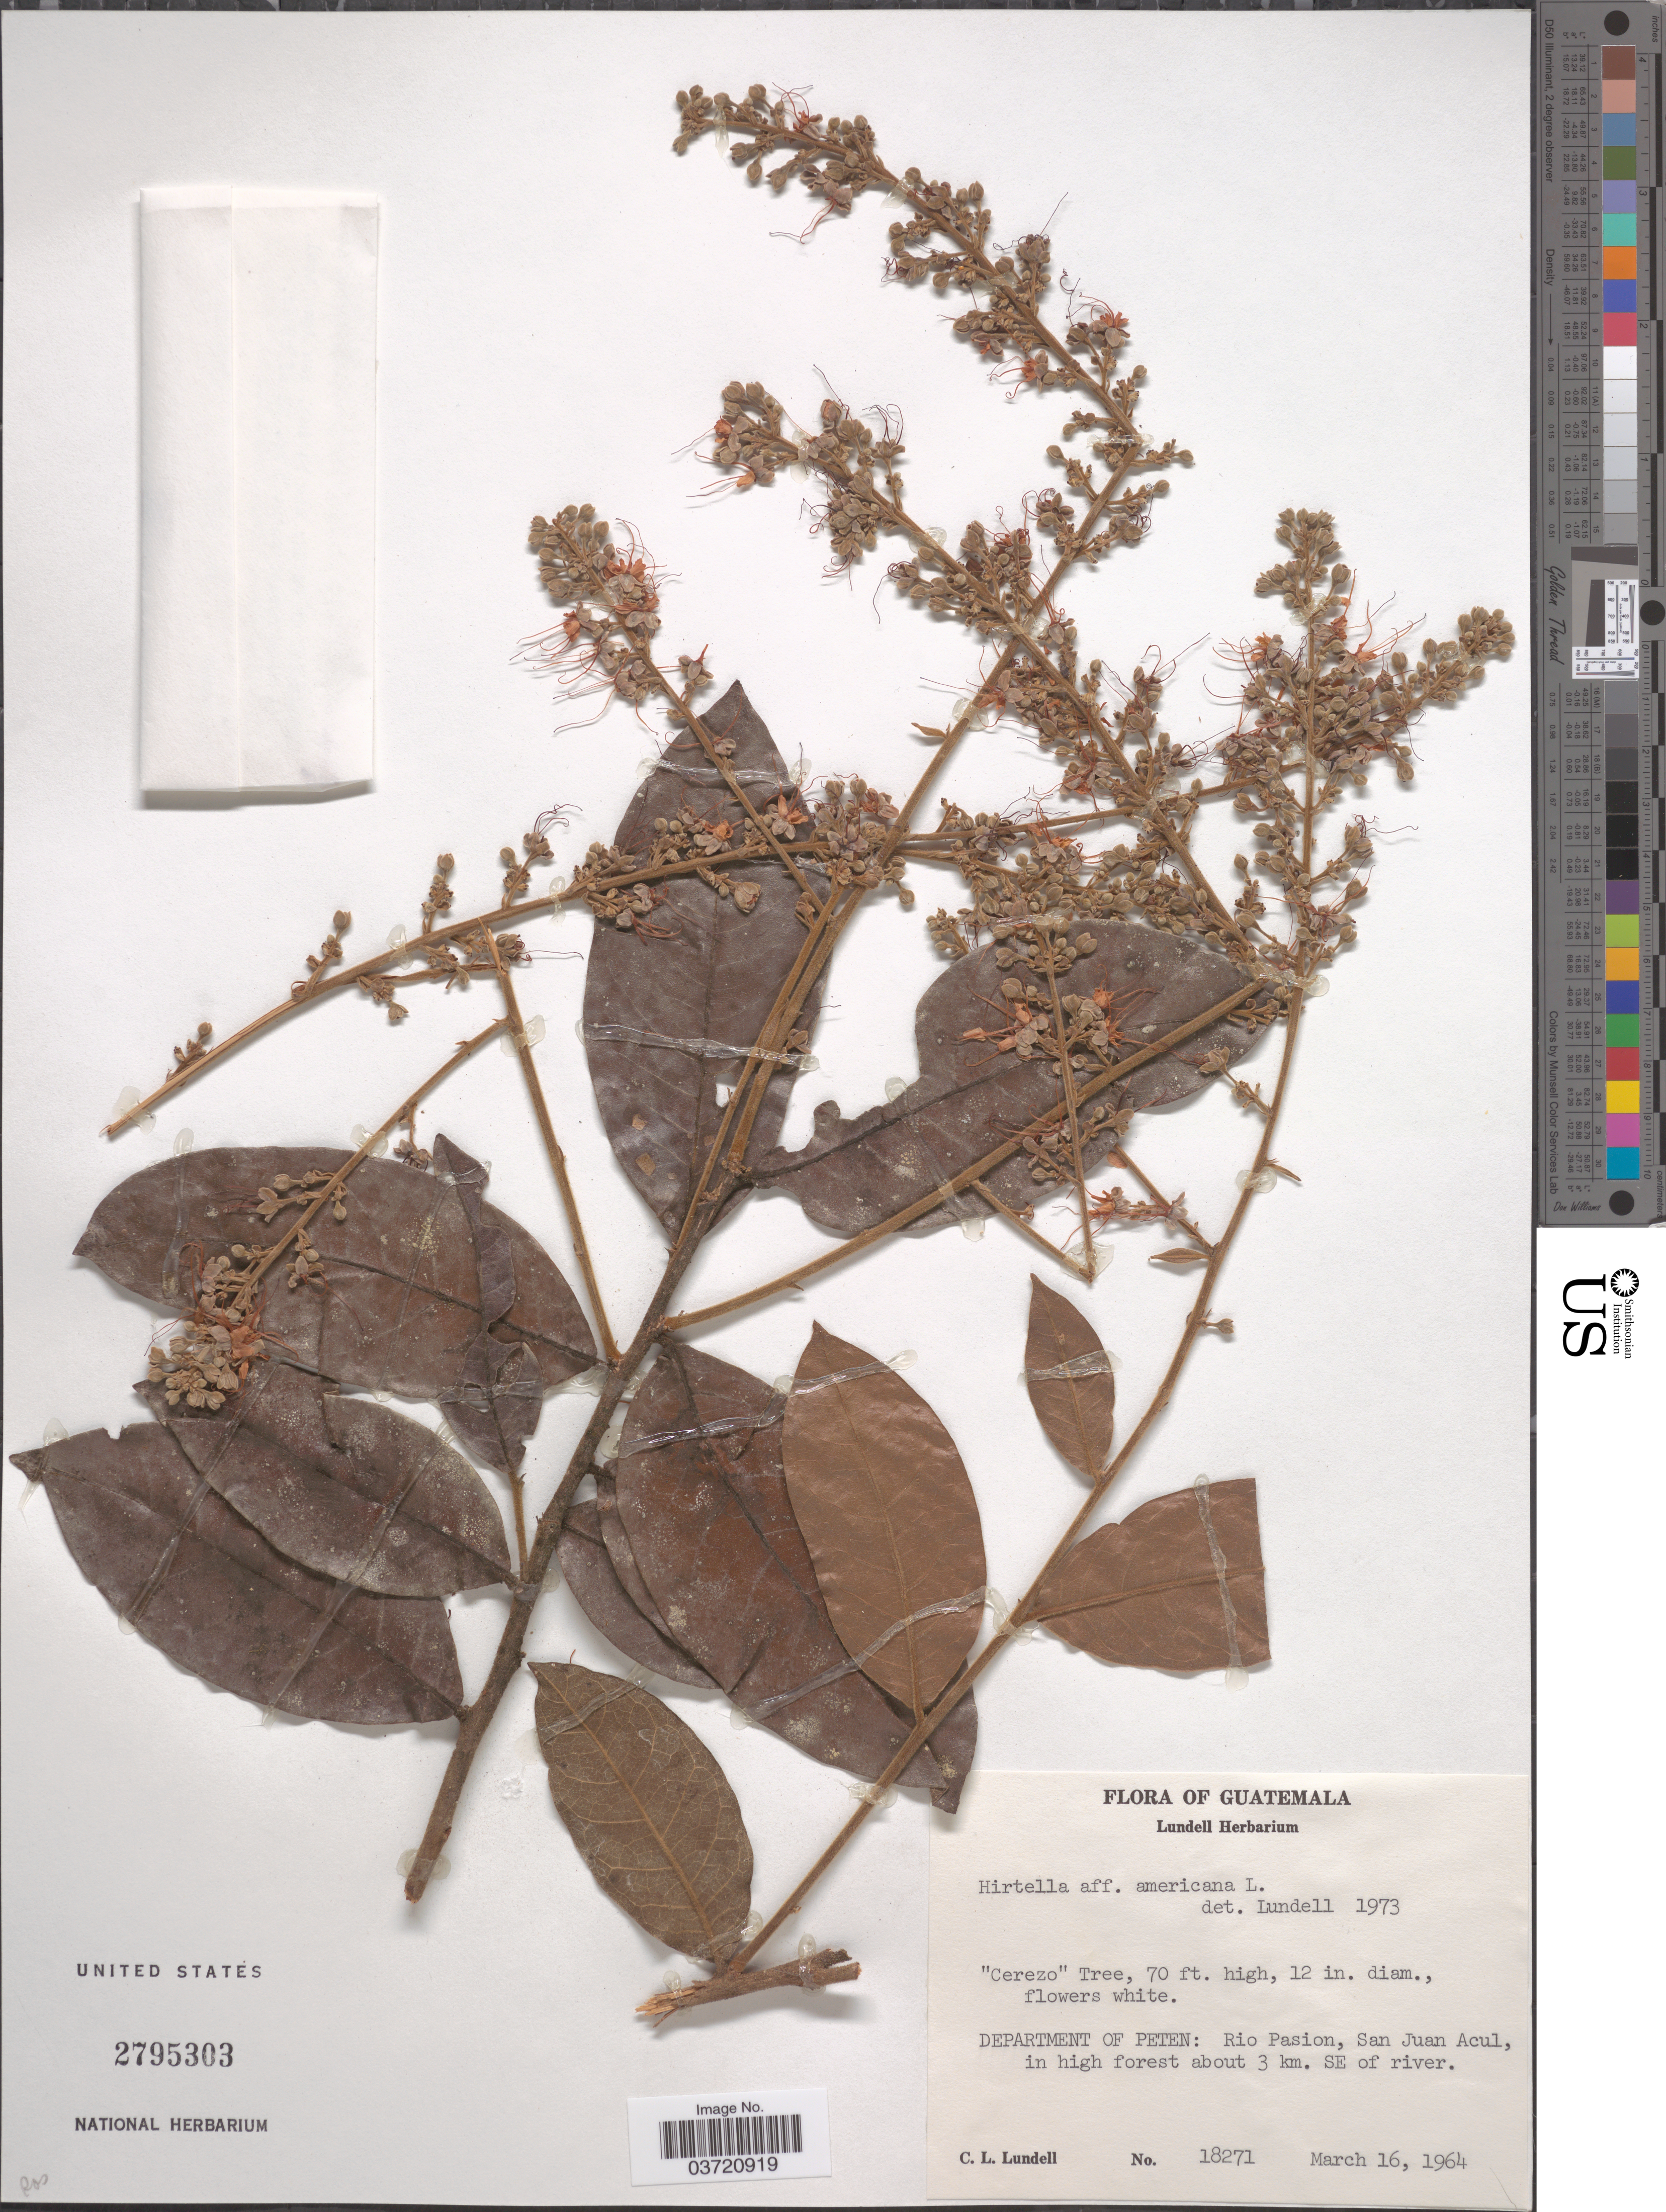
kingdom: Plantae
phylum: Tracheophyta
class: Magnoliopsida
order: Malpighiales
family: Chrysobalanaceae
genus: Hirtella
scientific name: Hirtella americana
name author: L.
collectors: C. L. Lundell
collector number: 18271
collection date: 1964-03-16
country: Guatemala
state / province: El Peten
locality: Department of Peten: Rio Pasion, San Juan Acul, in high forest about 3 km. SE of river.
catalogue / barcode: US 2795303